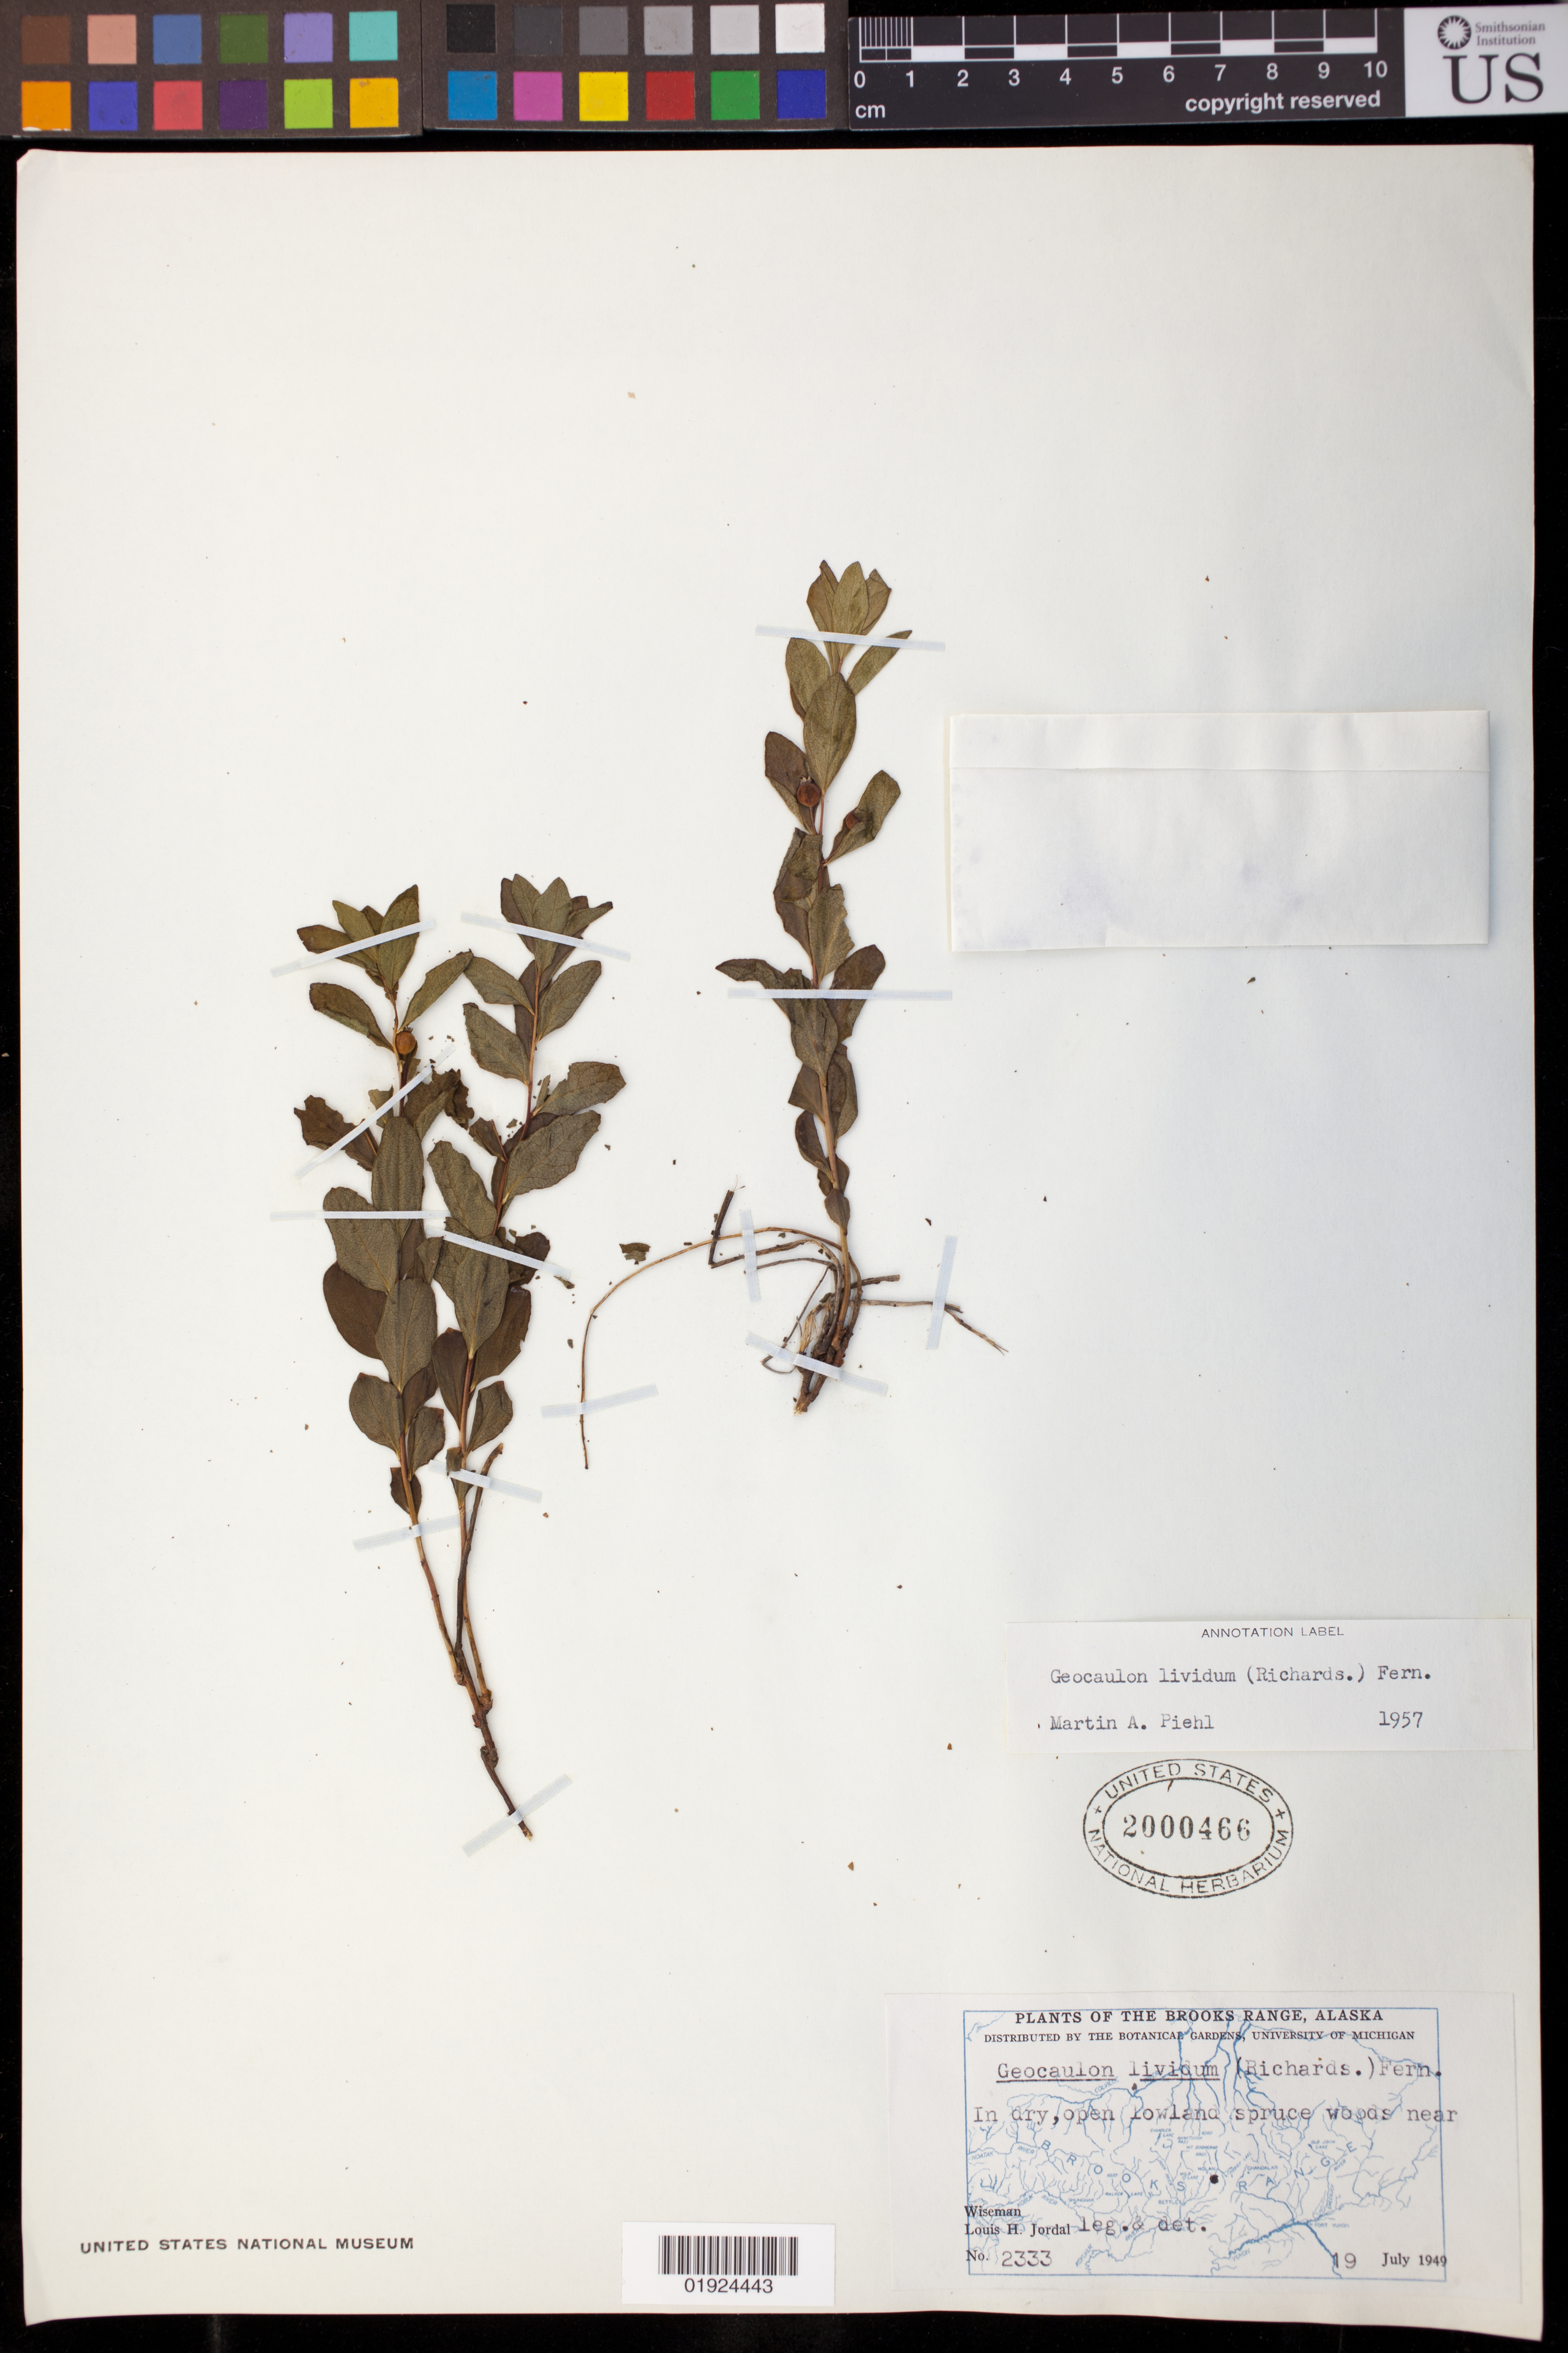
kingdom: Plantae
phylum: Tracheophyta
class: Magnoliopsida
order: Santalales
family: Comandraceae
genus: Geocaulon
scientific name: Geocaulon lividum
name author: (Richardson) Fernald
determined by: Piehl, M. A.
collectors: L. Jordal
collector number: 2333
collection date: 1949-07-19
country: United States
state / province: Alaska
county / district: Yukon-Koyukuk C. A.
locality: Brooks Range near Wiseman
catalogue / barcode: US 2000466